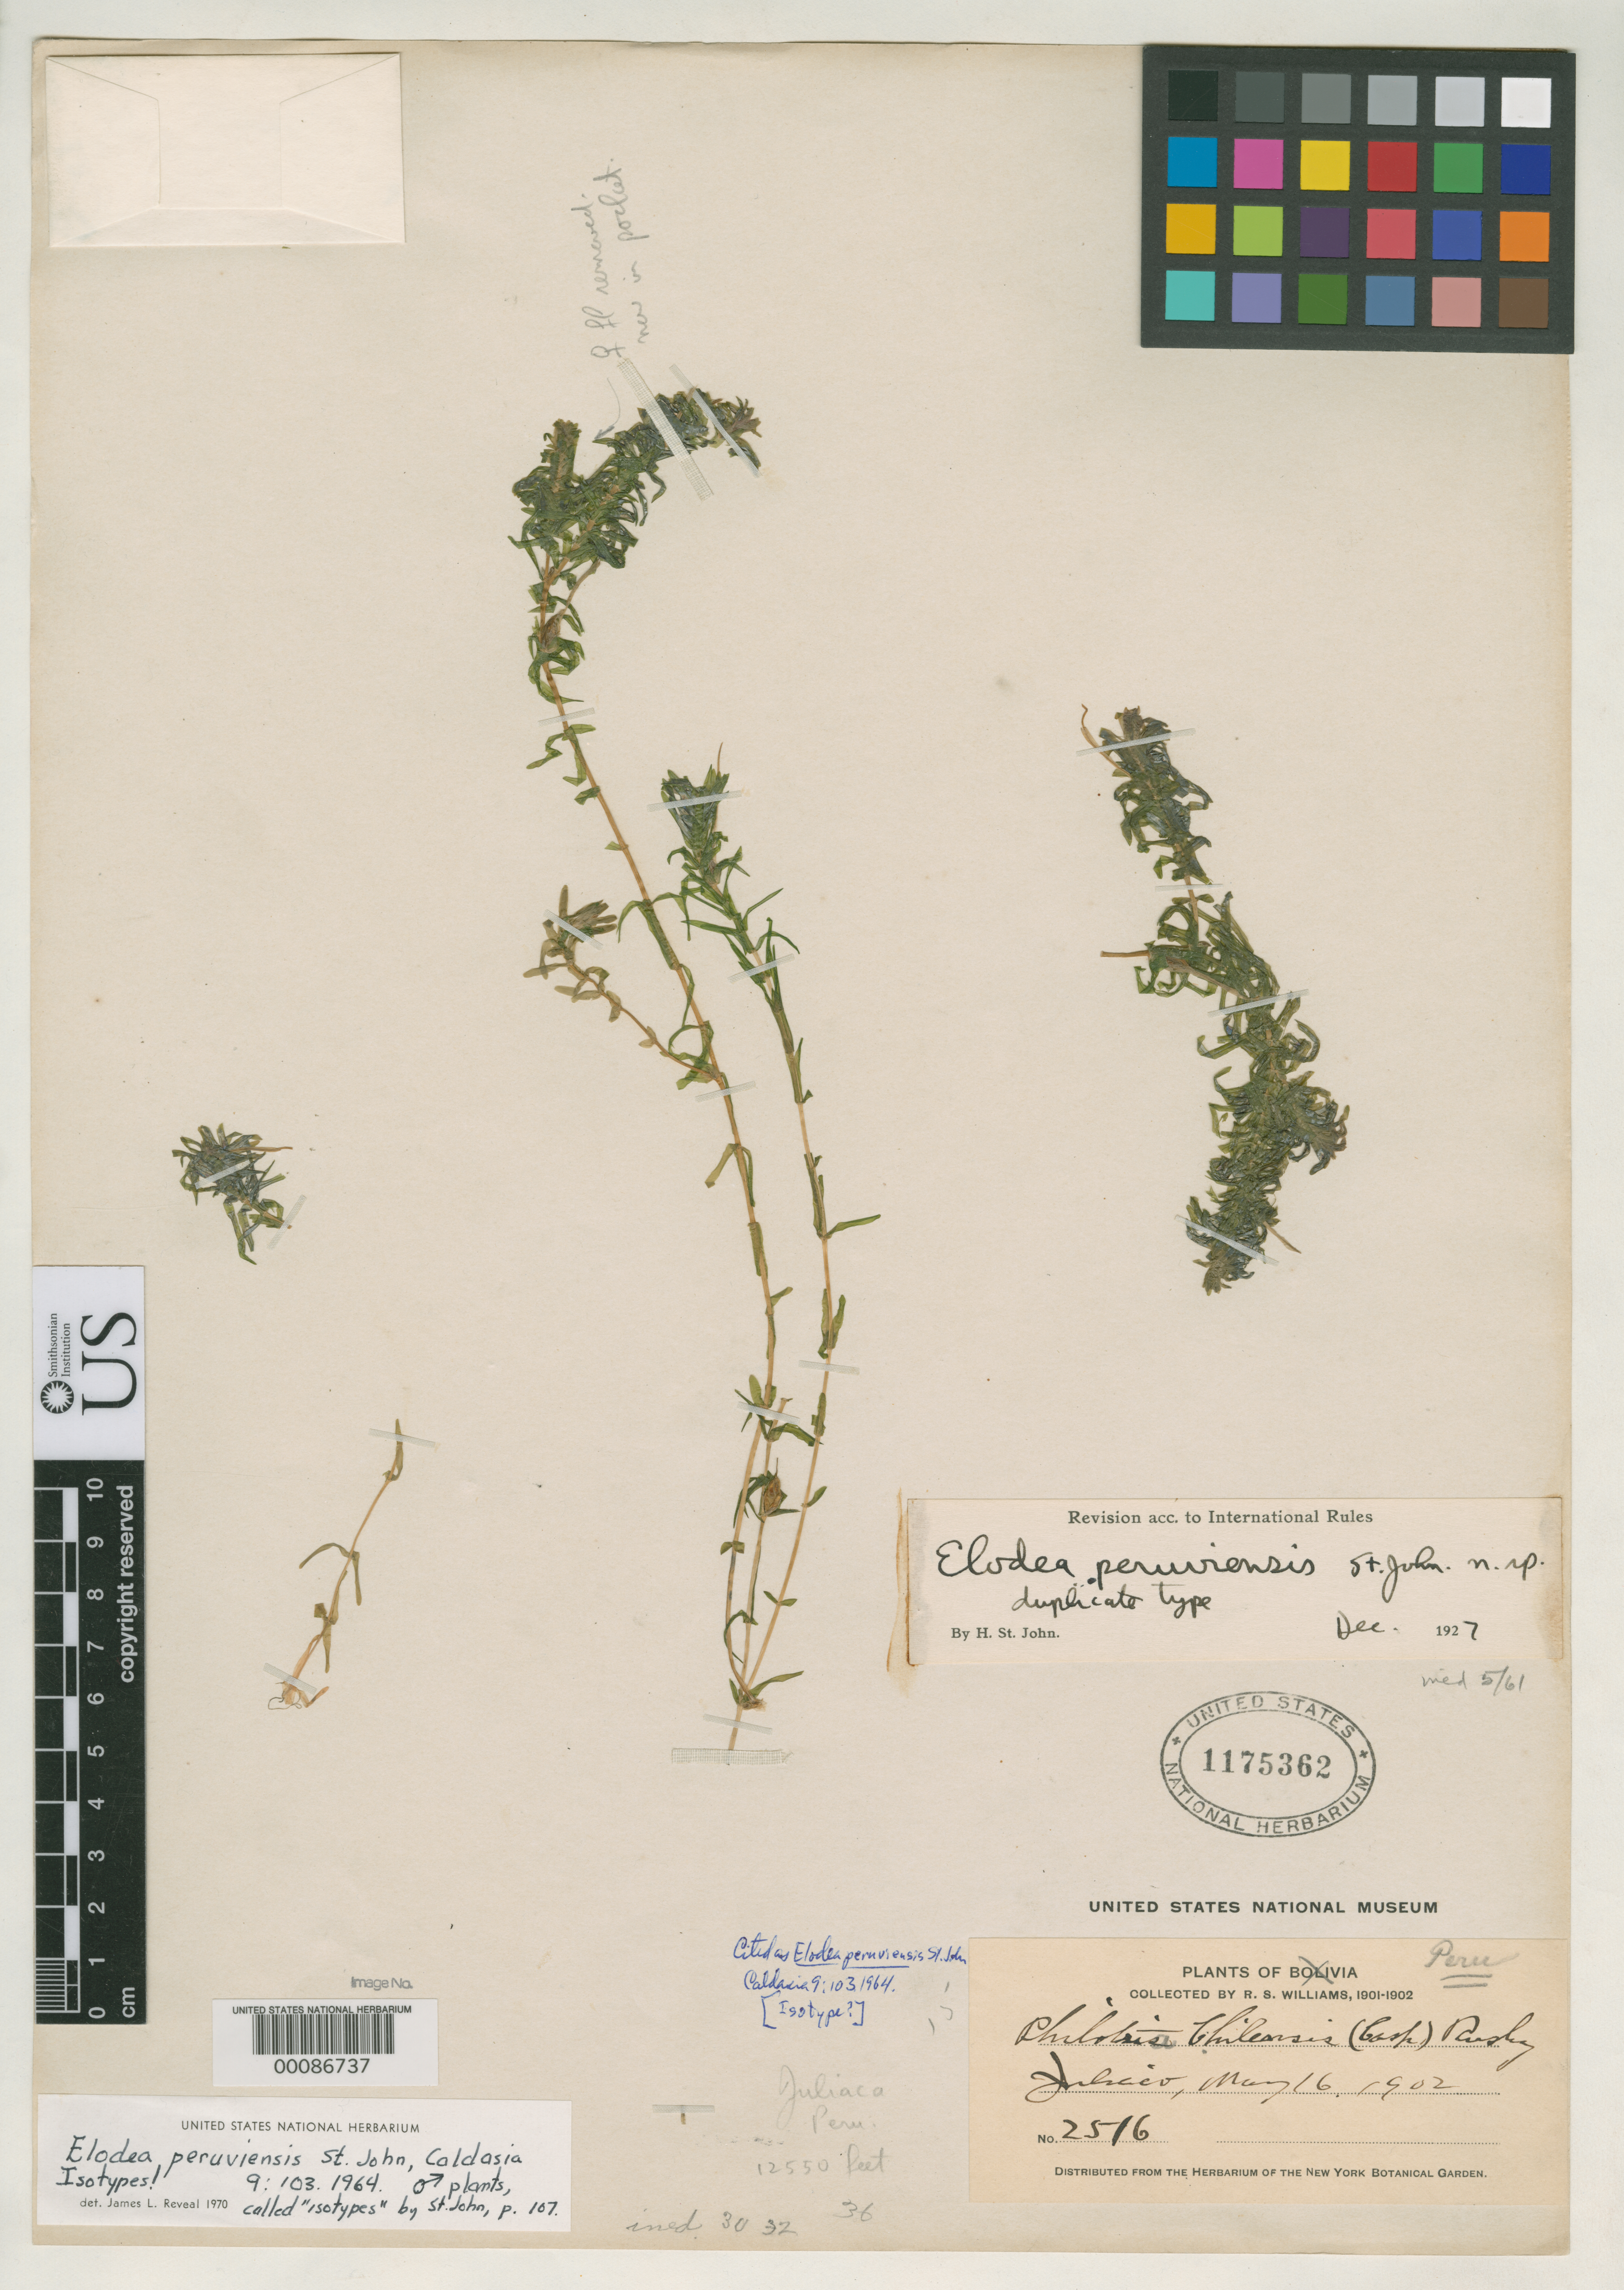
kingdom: Plantae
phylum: Tracheophyta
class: Liliopsida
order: Alismatales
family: Hydrocharitaceae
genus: Elodea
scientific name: Elodea peruviensis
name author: H. St. John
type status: Isotype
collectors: R. S. Williams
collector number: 2516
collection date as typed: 16 May 1902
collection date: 1902-05-16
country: Peru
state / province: Puno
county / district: San Román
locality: Juliaca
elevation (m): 3825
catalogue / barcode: US 1175362